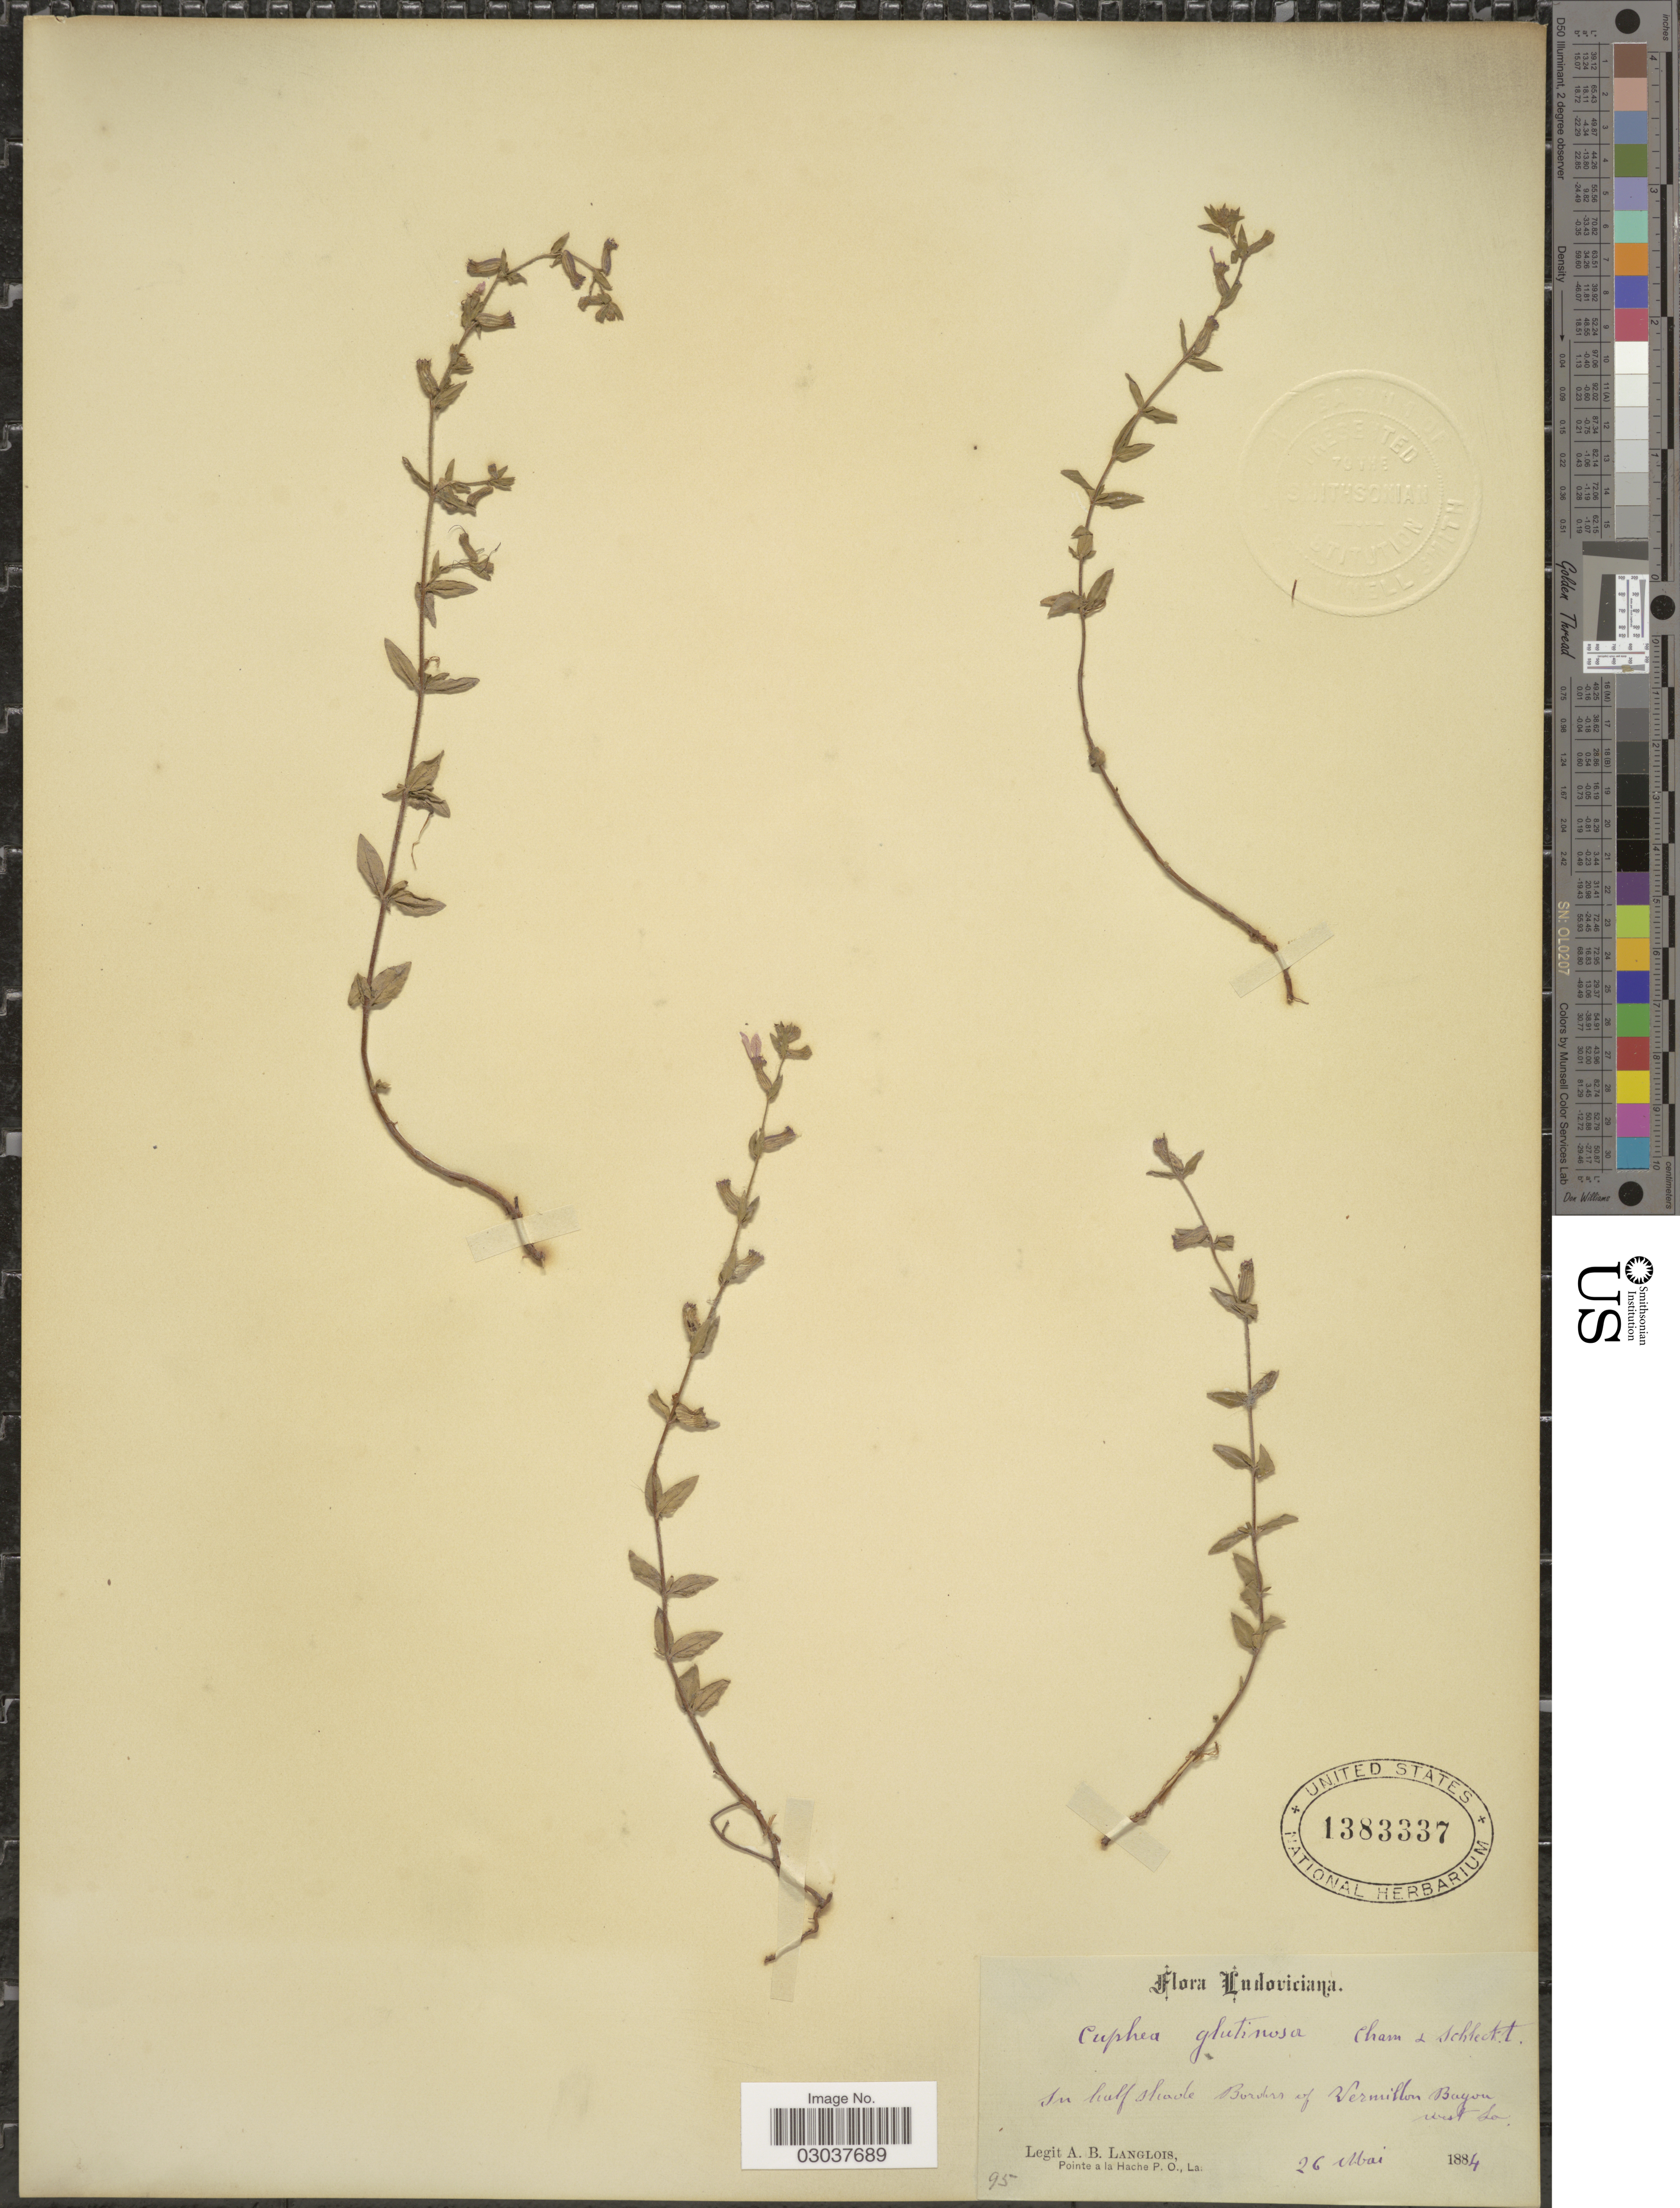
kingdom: Plantae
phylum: Tracheophyta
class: Magnoliopsida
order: Myrtales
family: Lythraceae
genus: Cuphea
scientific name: Cuphea glutinosa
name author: Cham. & Schltdl.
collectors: A. Langlois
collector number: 95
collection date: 1884-05-26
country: United States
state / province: Louisiana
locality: In half shade Borders of Vermillon Bayou West La.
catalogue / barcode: US 1383337